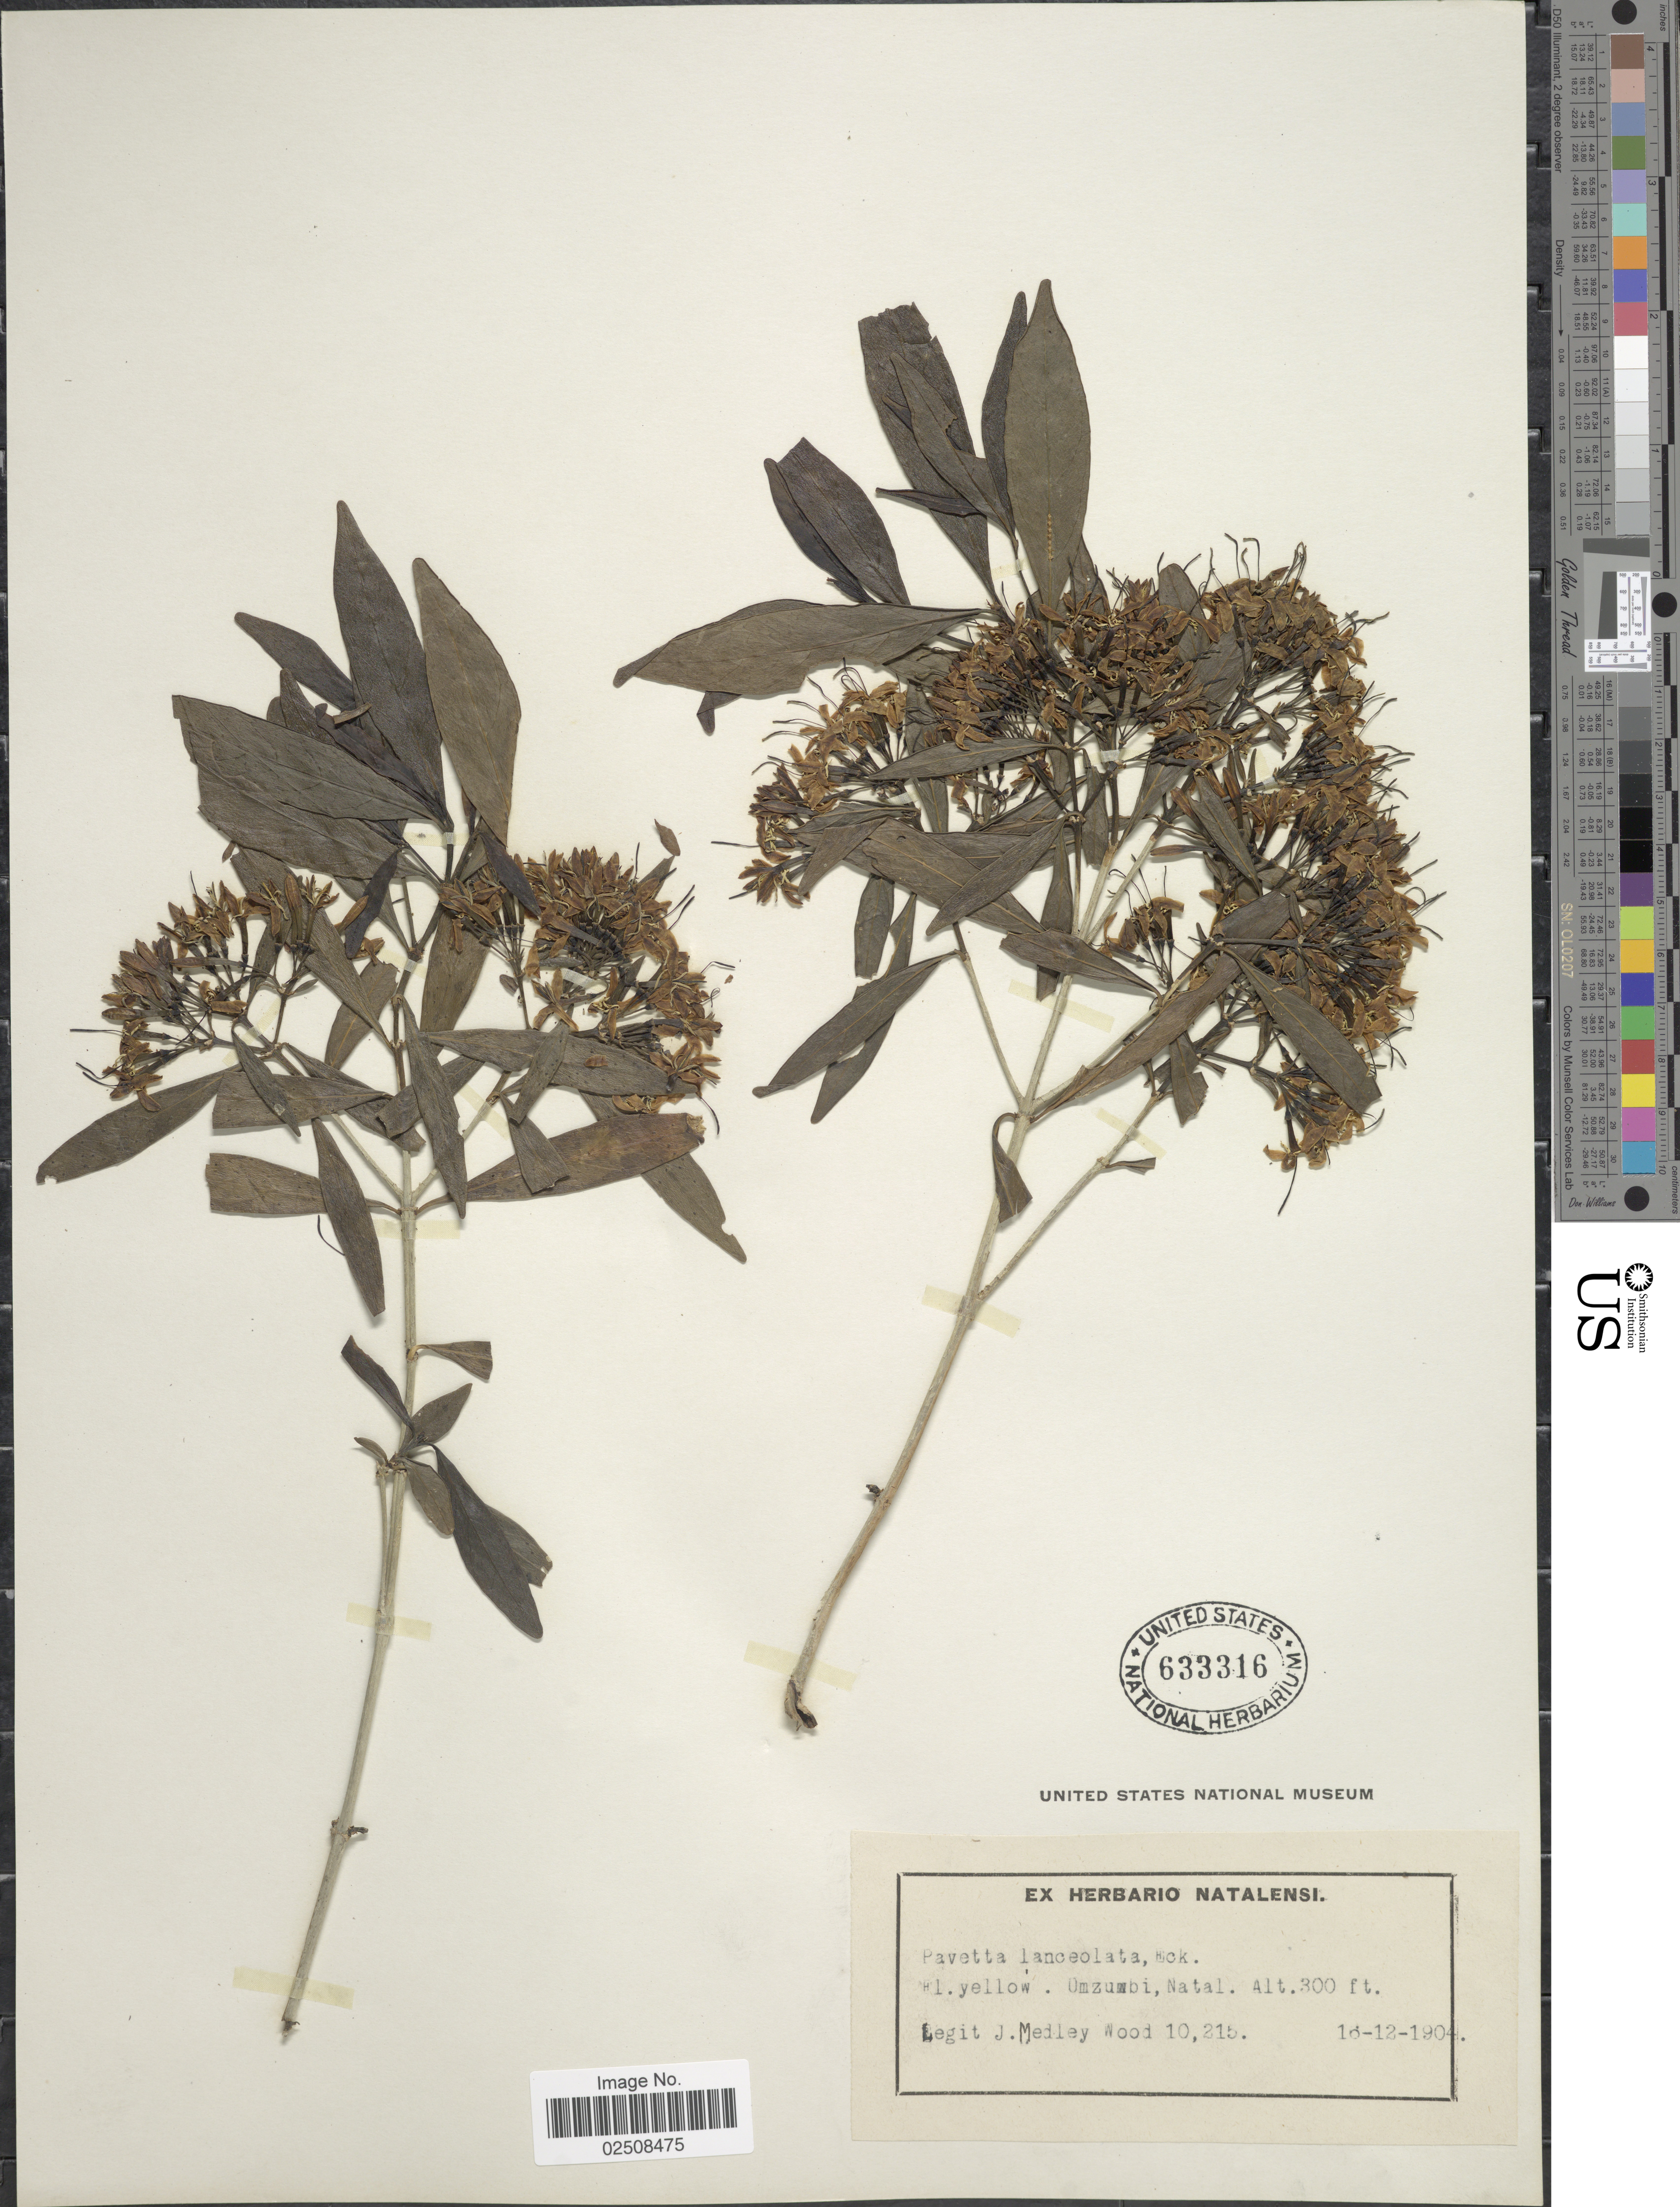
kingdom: Plantae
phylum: Tracheophyta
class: Magnoliopsida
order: Gentianales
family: Rubiaceae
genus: Pavetta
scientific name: Pavetta lanceolata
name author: Eckl.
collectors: J. Medley Wood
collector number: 10215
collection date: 1904-12-16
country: South Africa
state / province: KwaZulu-Natal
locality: Omzumbi, Natal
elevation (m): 91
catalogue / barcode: US 633316